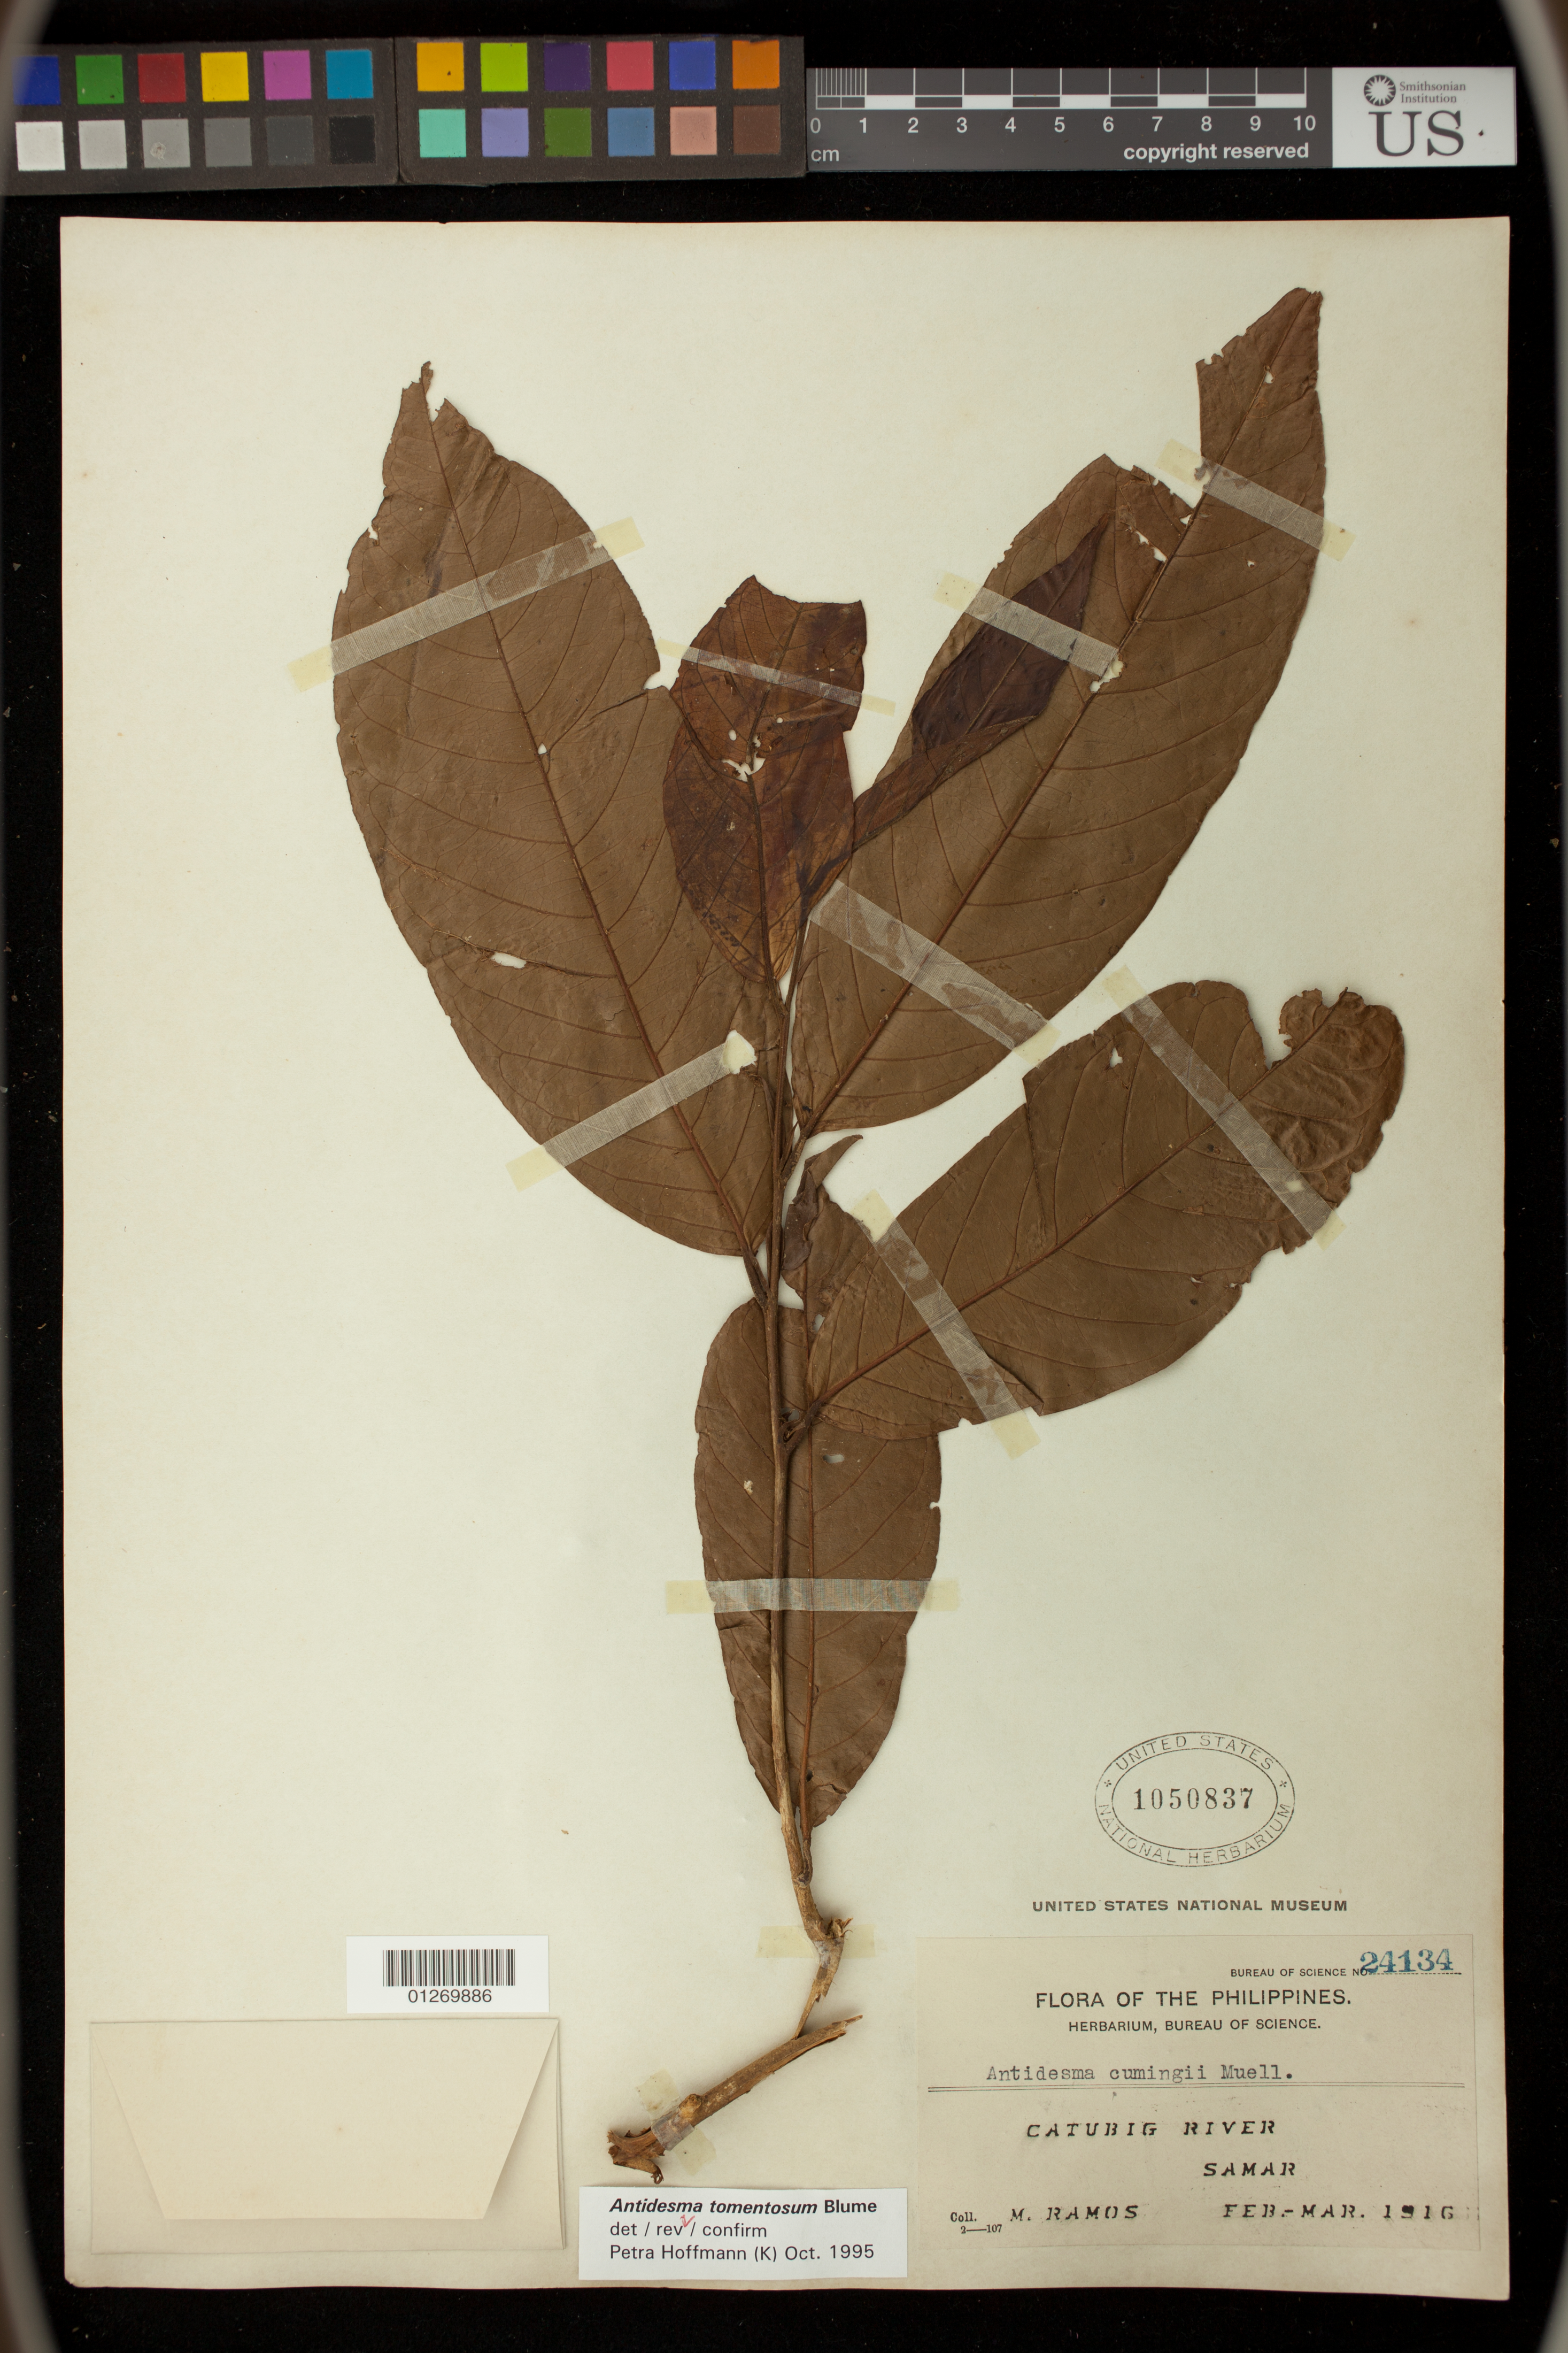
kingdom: Plantae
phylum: Tracheophyta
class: Magnoliopsida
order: Malpighiales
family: Phyllanthaceae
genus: Antidesma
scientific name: Antidesma tomentosum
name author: Blume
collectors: M. Ramos & M. Ramos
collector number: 24134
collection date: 1916-02/1916-03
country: Philippines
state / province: Eastern Visayas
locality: Catubig River, Samar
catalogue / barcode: US 1050837